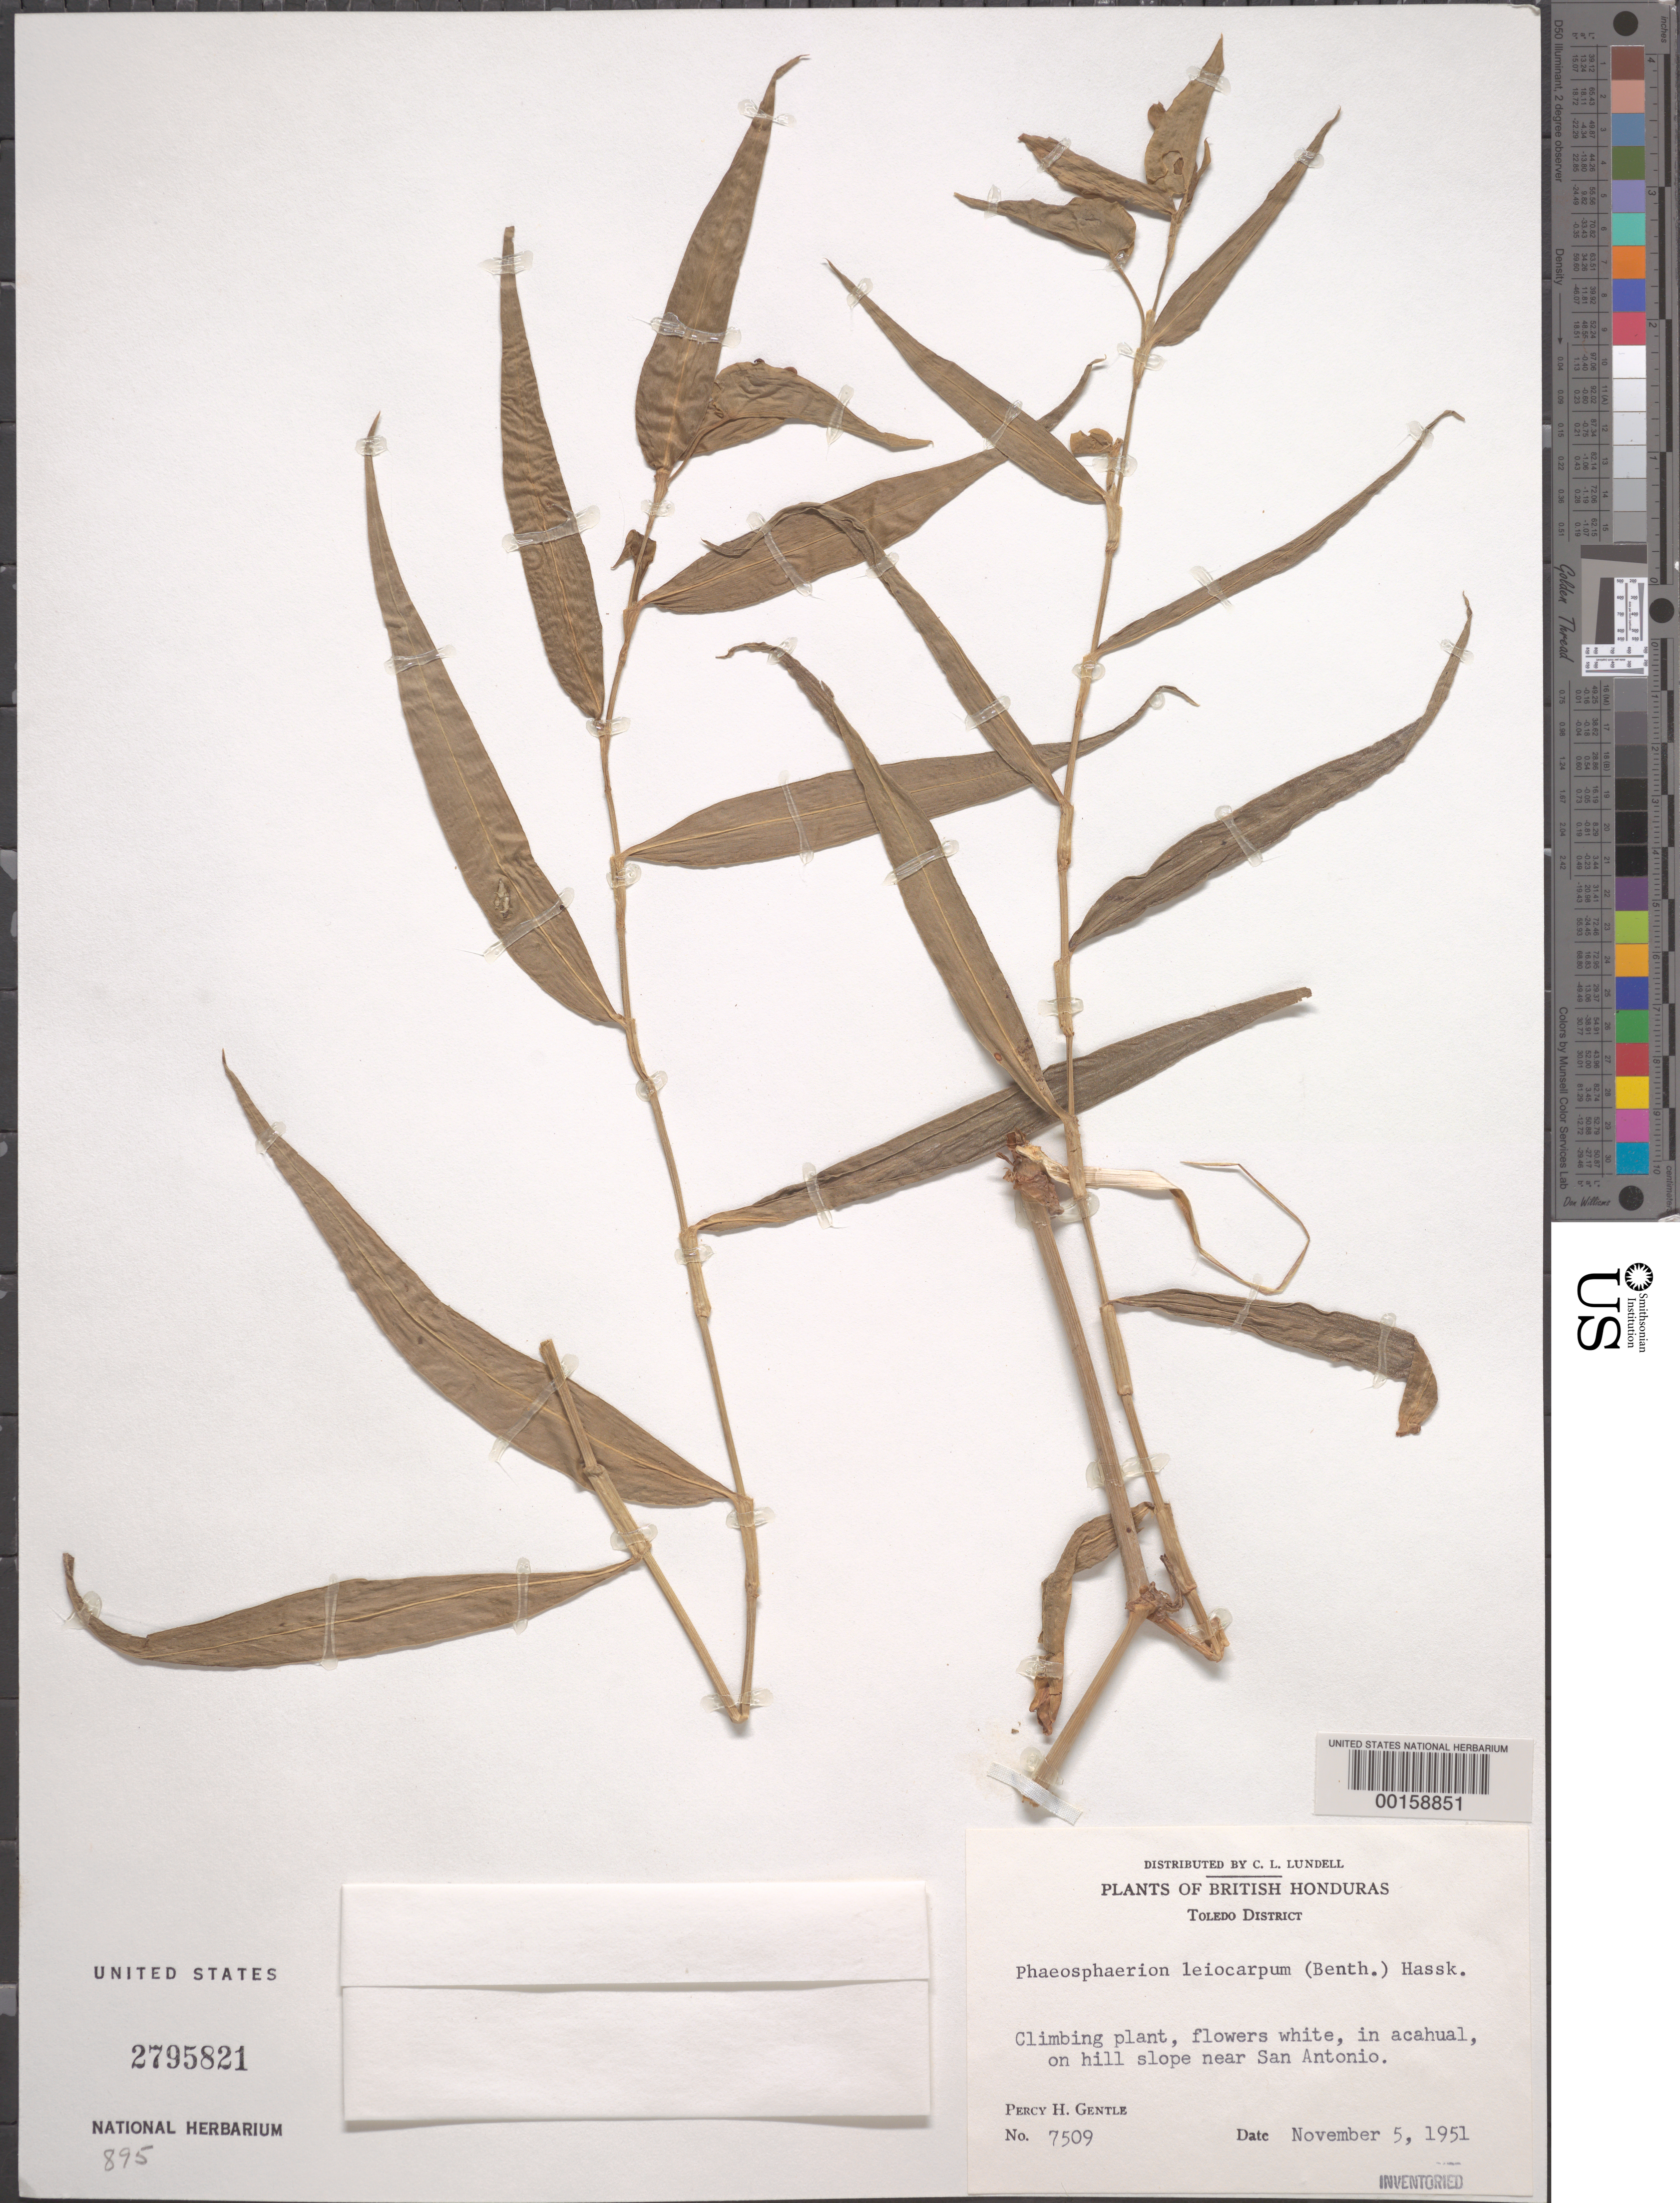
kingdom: Plantae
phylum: Tracheophyta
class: Liliopsida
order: Commelinales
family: Commelinaceae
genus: Commelina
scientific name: Commelina leiocarpa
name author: Benth.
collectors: P. H. Gentle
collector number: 7509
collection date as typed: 05 Nov 1951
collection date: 1951-11-05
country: Belize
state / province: Toledo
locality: Near San Antonio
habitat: On hill slope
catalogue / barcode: US 2795821